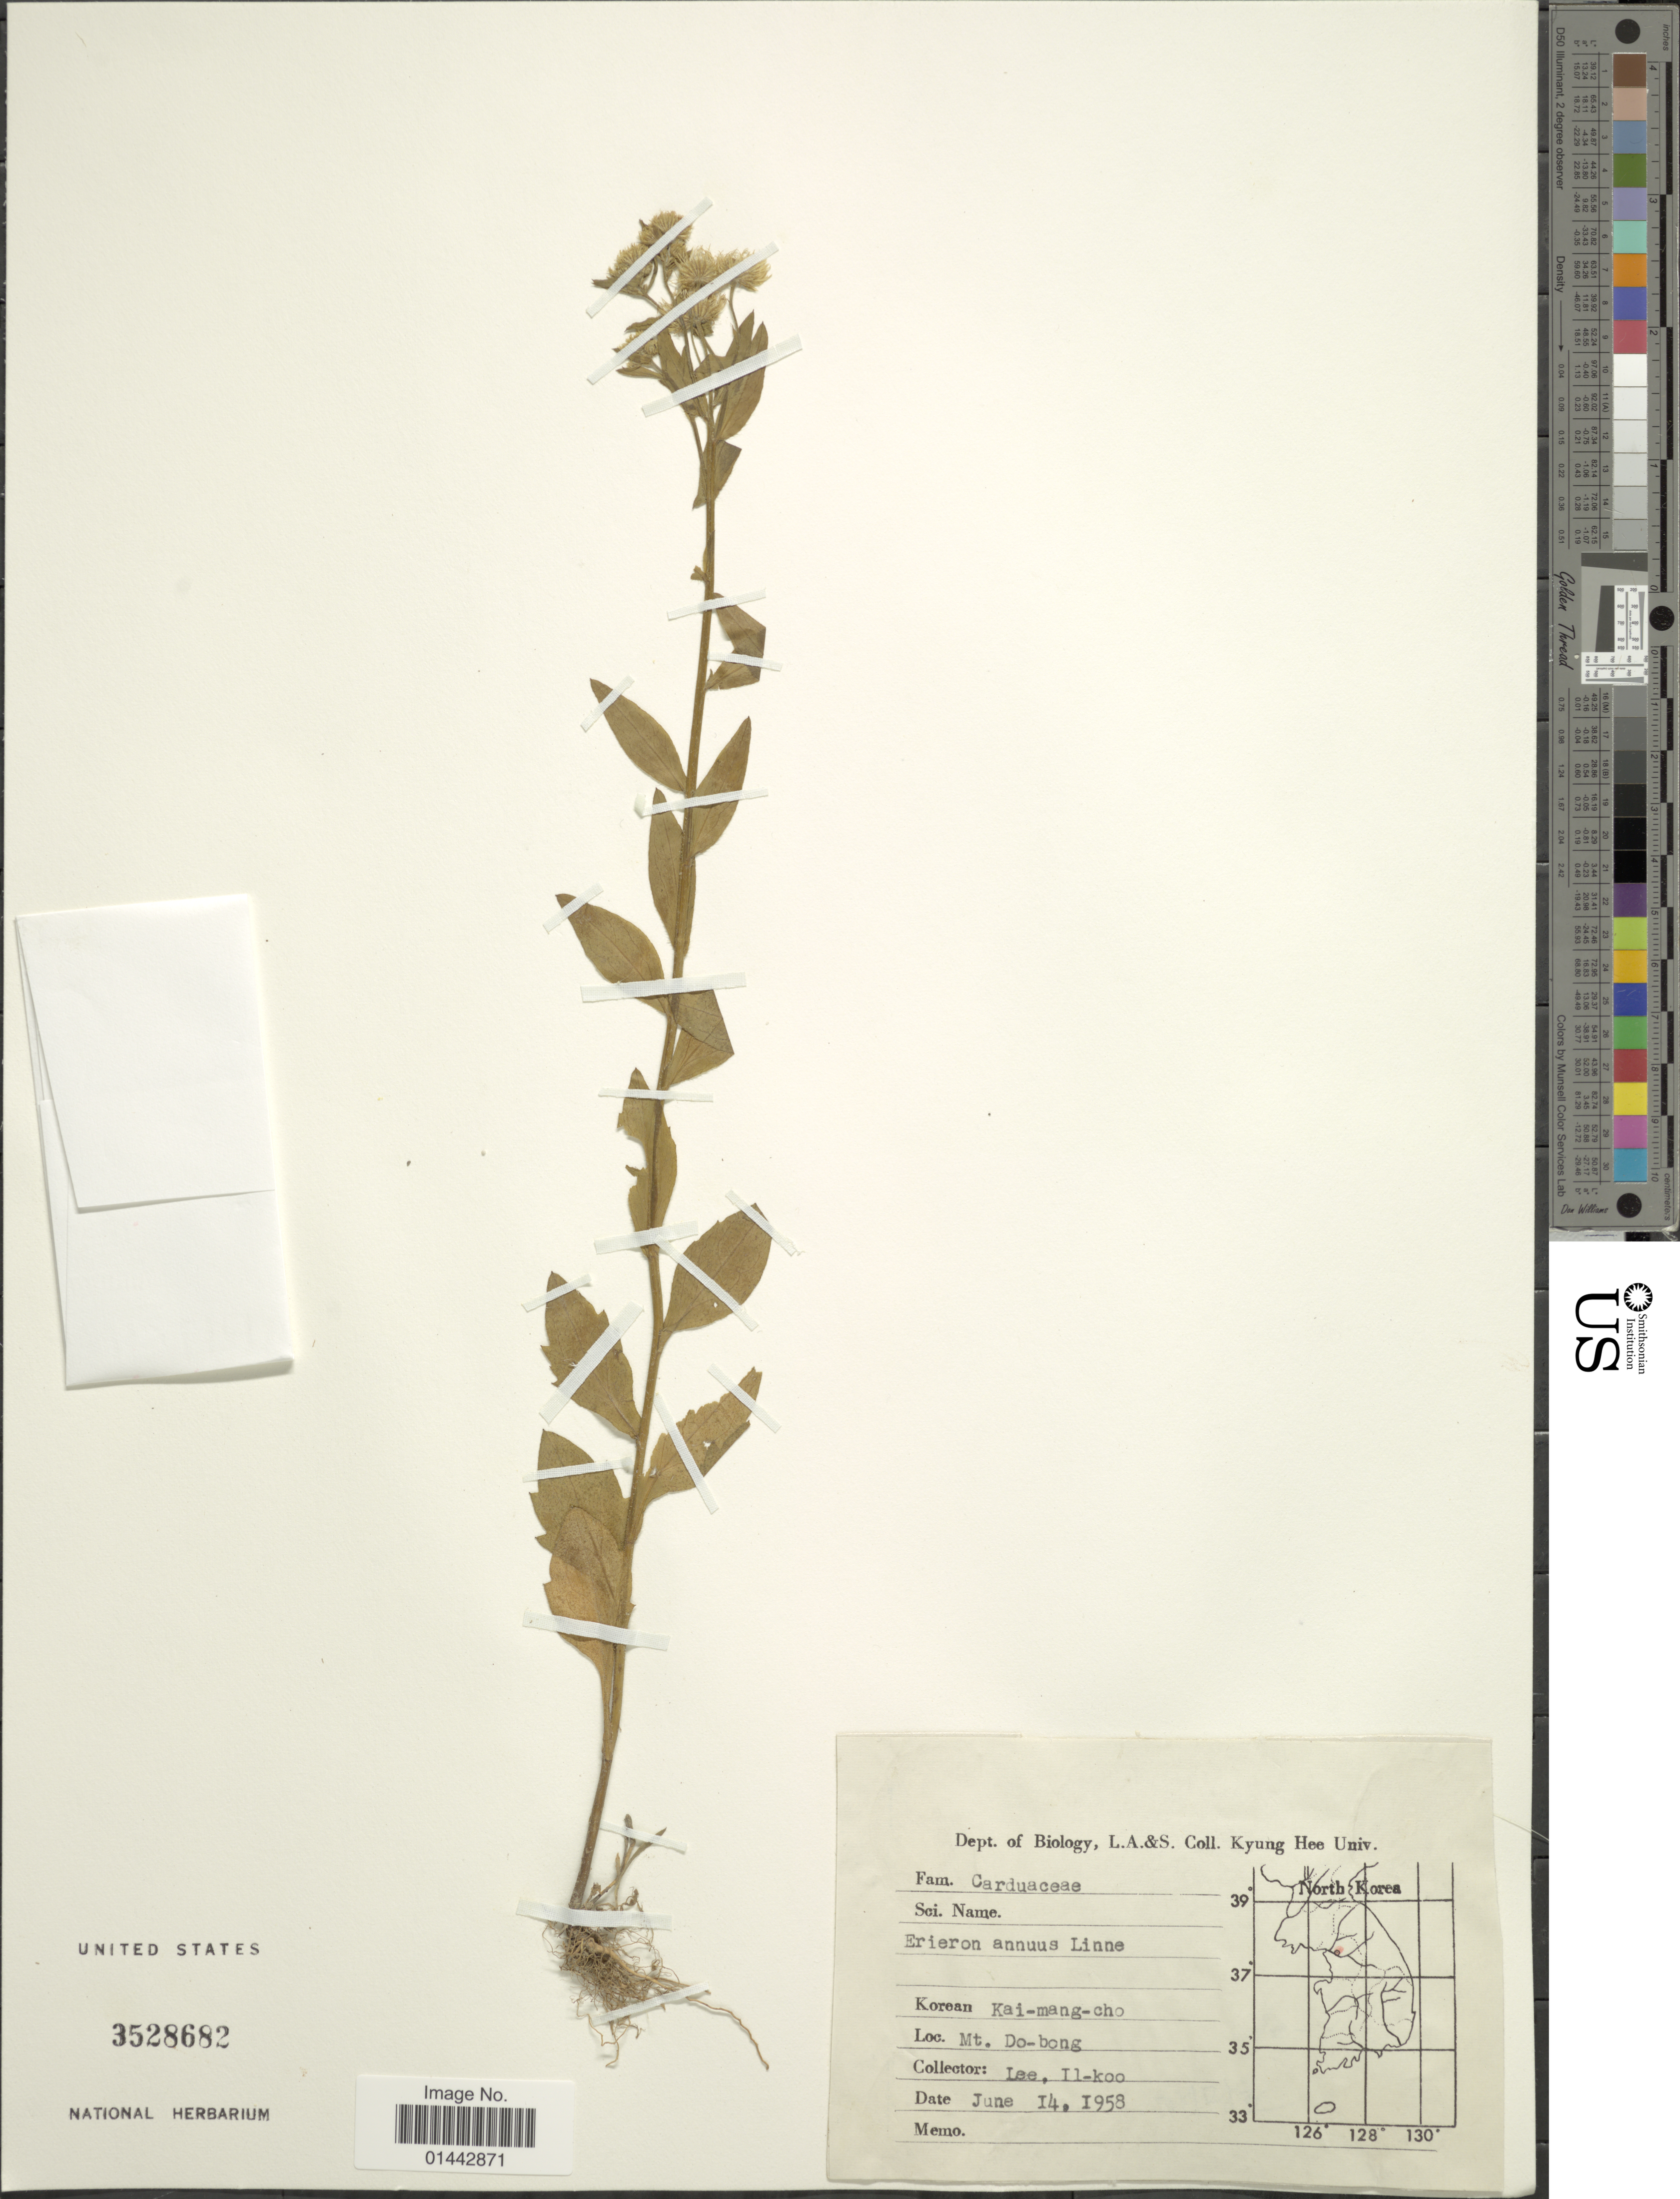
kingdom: Plantae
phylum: Tracheophyta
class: Magnoliopsida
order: Asterales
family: Asteraceae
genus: Erigeron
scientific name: Erigeron annuus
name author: (L.) Pers.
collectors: I. Lee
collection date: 1958-06-14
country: South Korea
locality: Mt. Do Bong.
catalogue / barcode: US 3528682